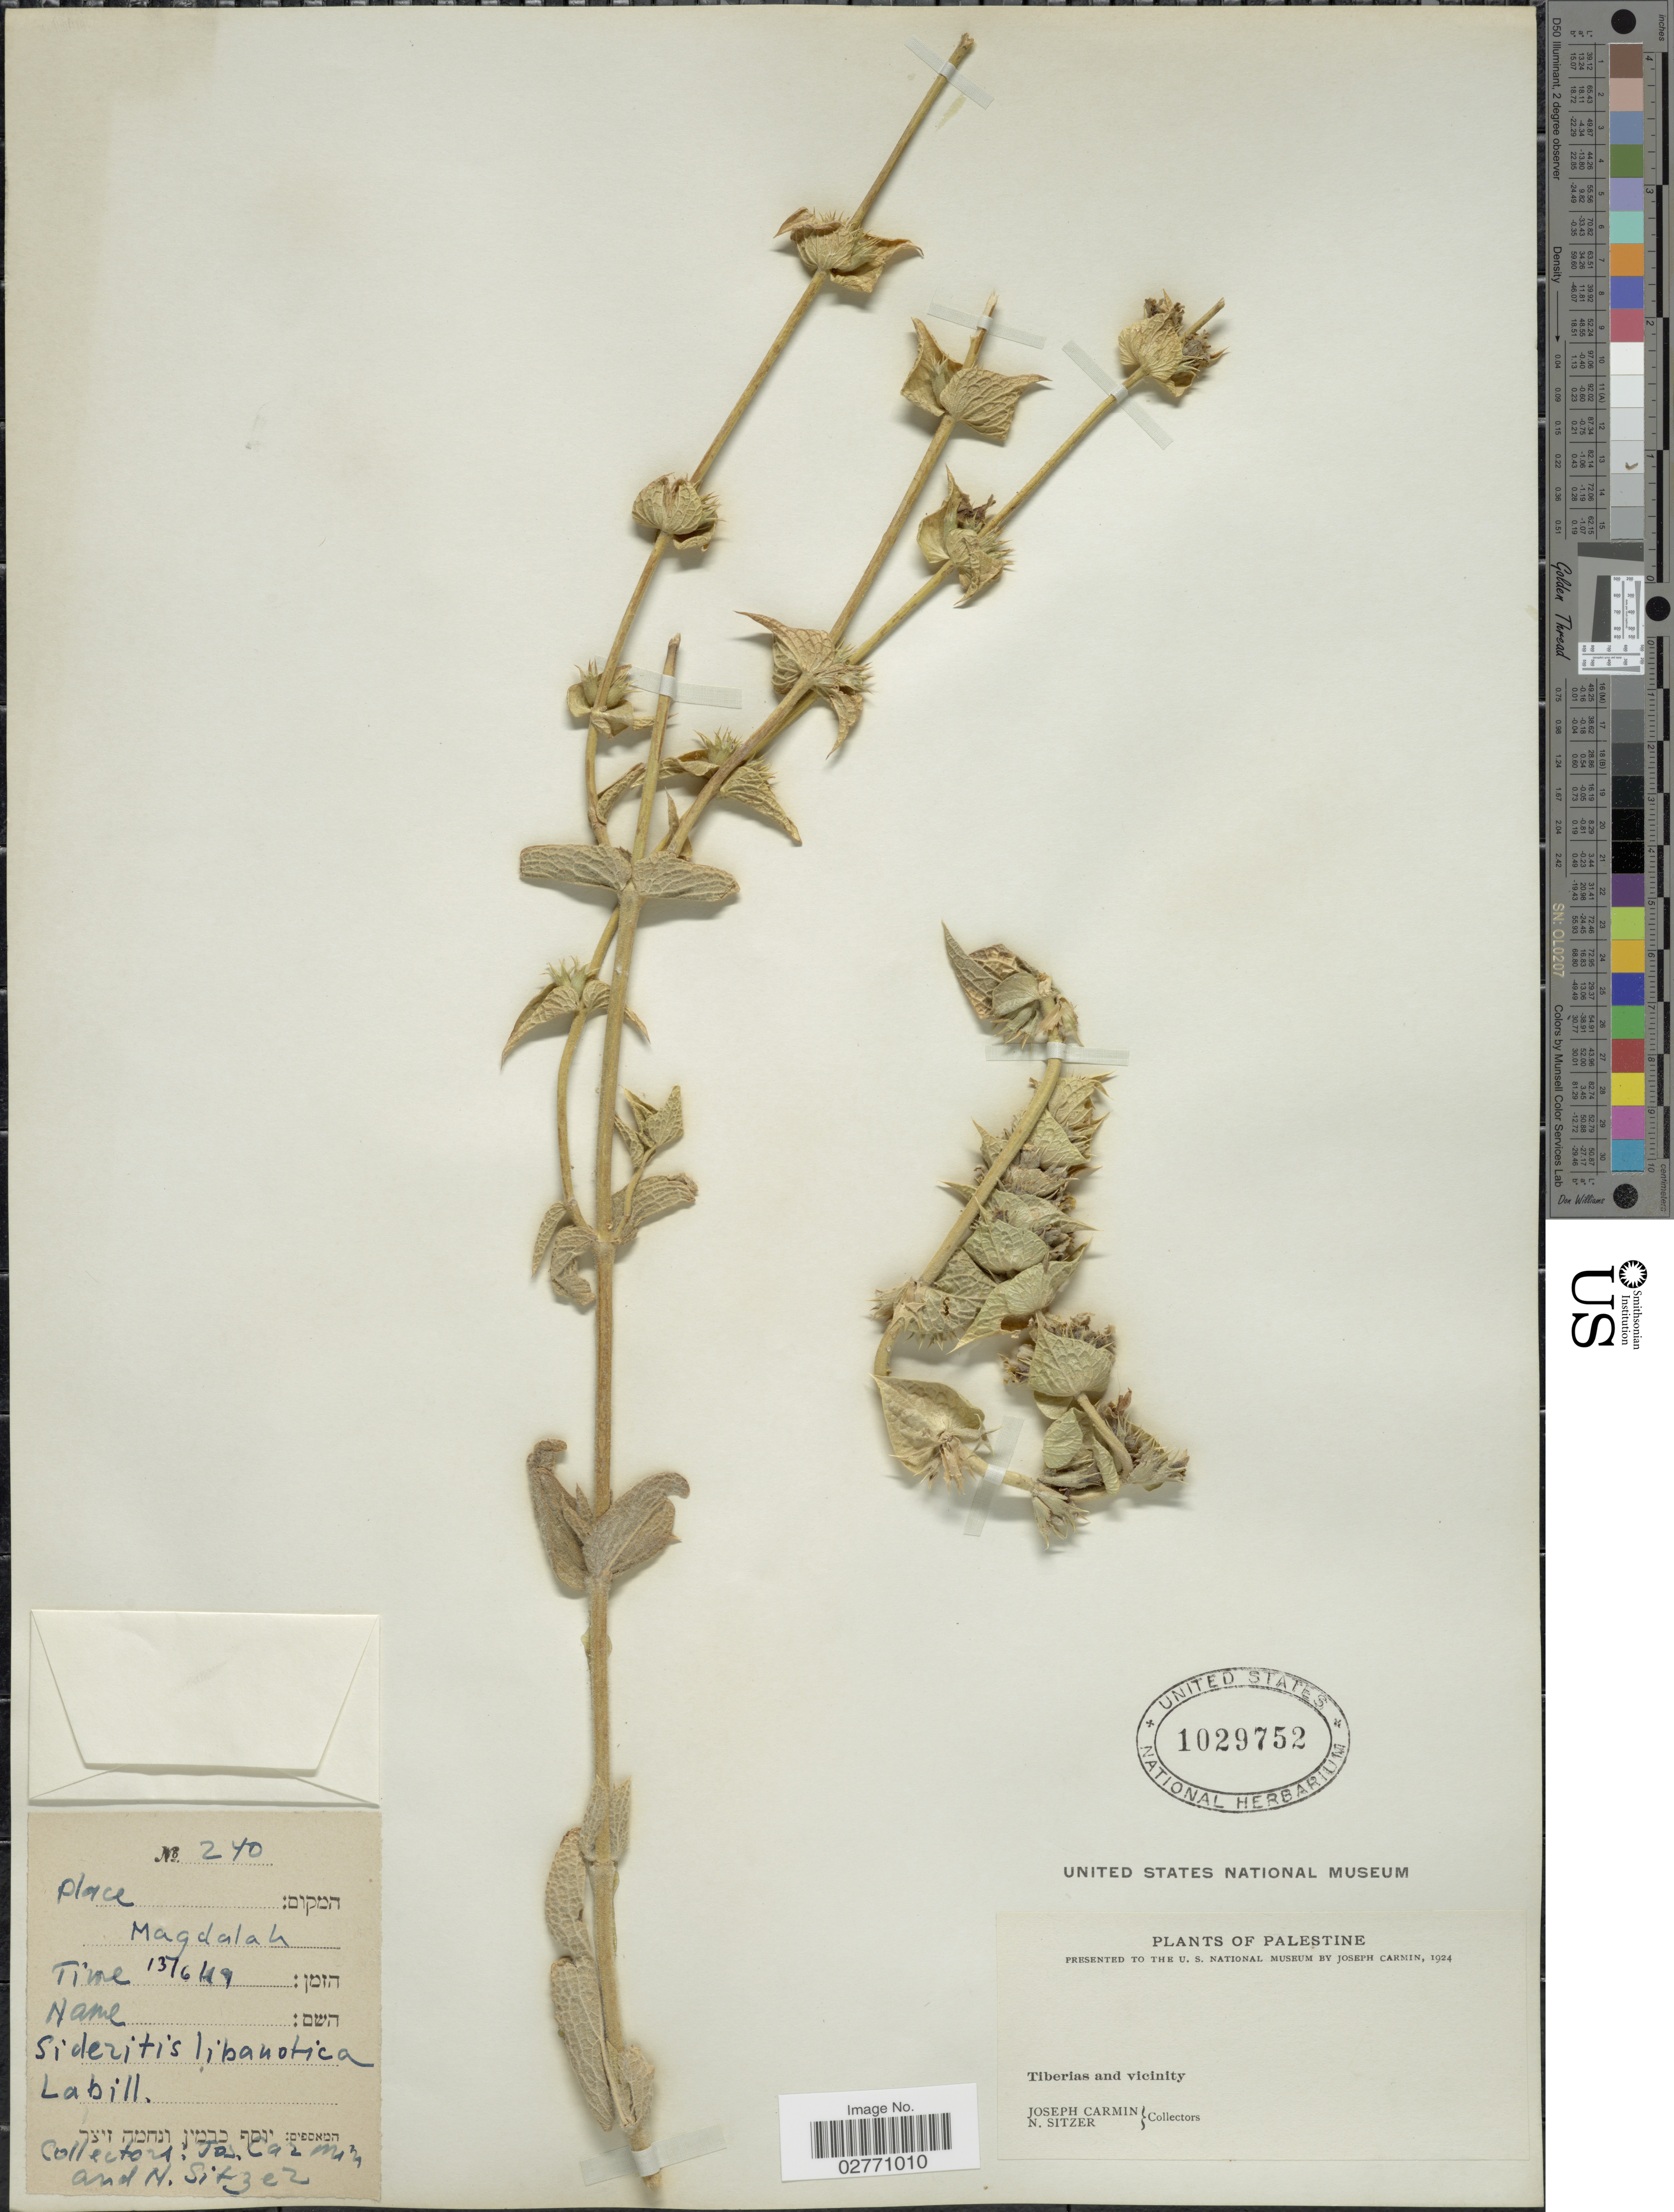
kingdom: Plantae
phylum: Tracheophyta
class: Magnoliopsida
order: Lamiales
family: Lamiaceae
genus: Sideritis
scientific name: Sideritis libanotica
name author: Labill.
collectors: J. Carmin & N. Sitzer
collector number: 240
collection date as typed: Transcribed d/m/y: 13/6/19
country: Israel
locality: Magdalah. Palestine. Tiberias and vicinity.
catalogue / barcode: US 1029752